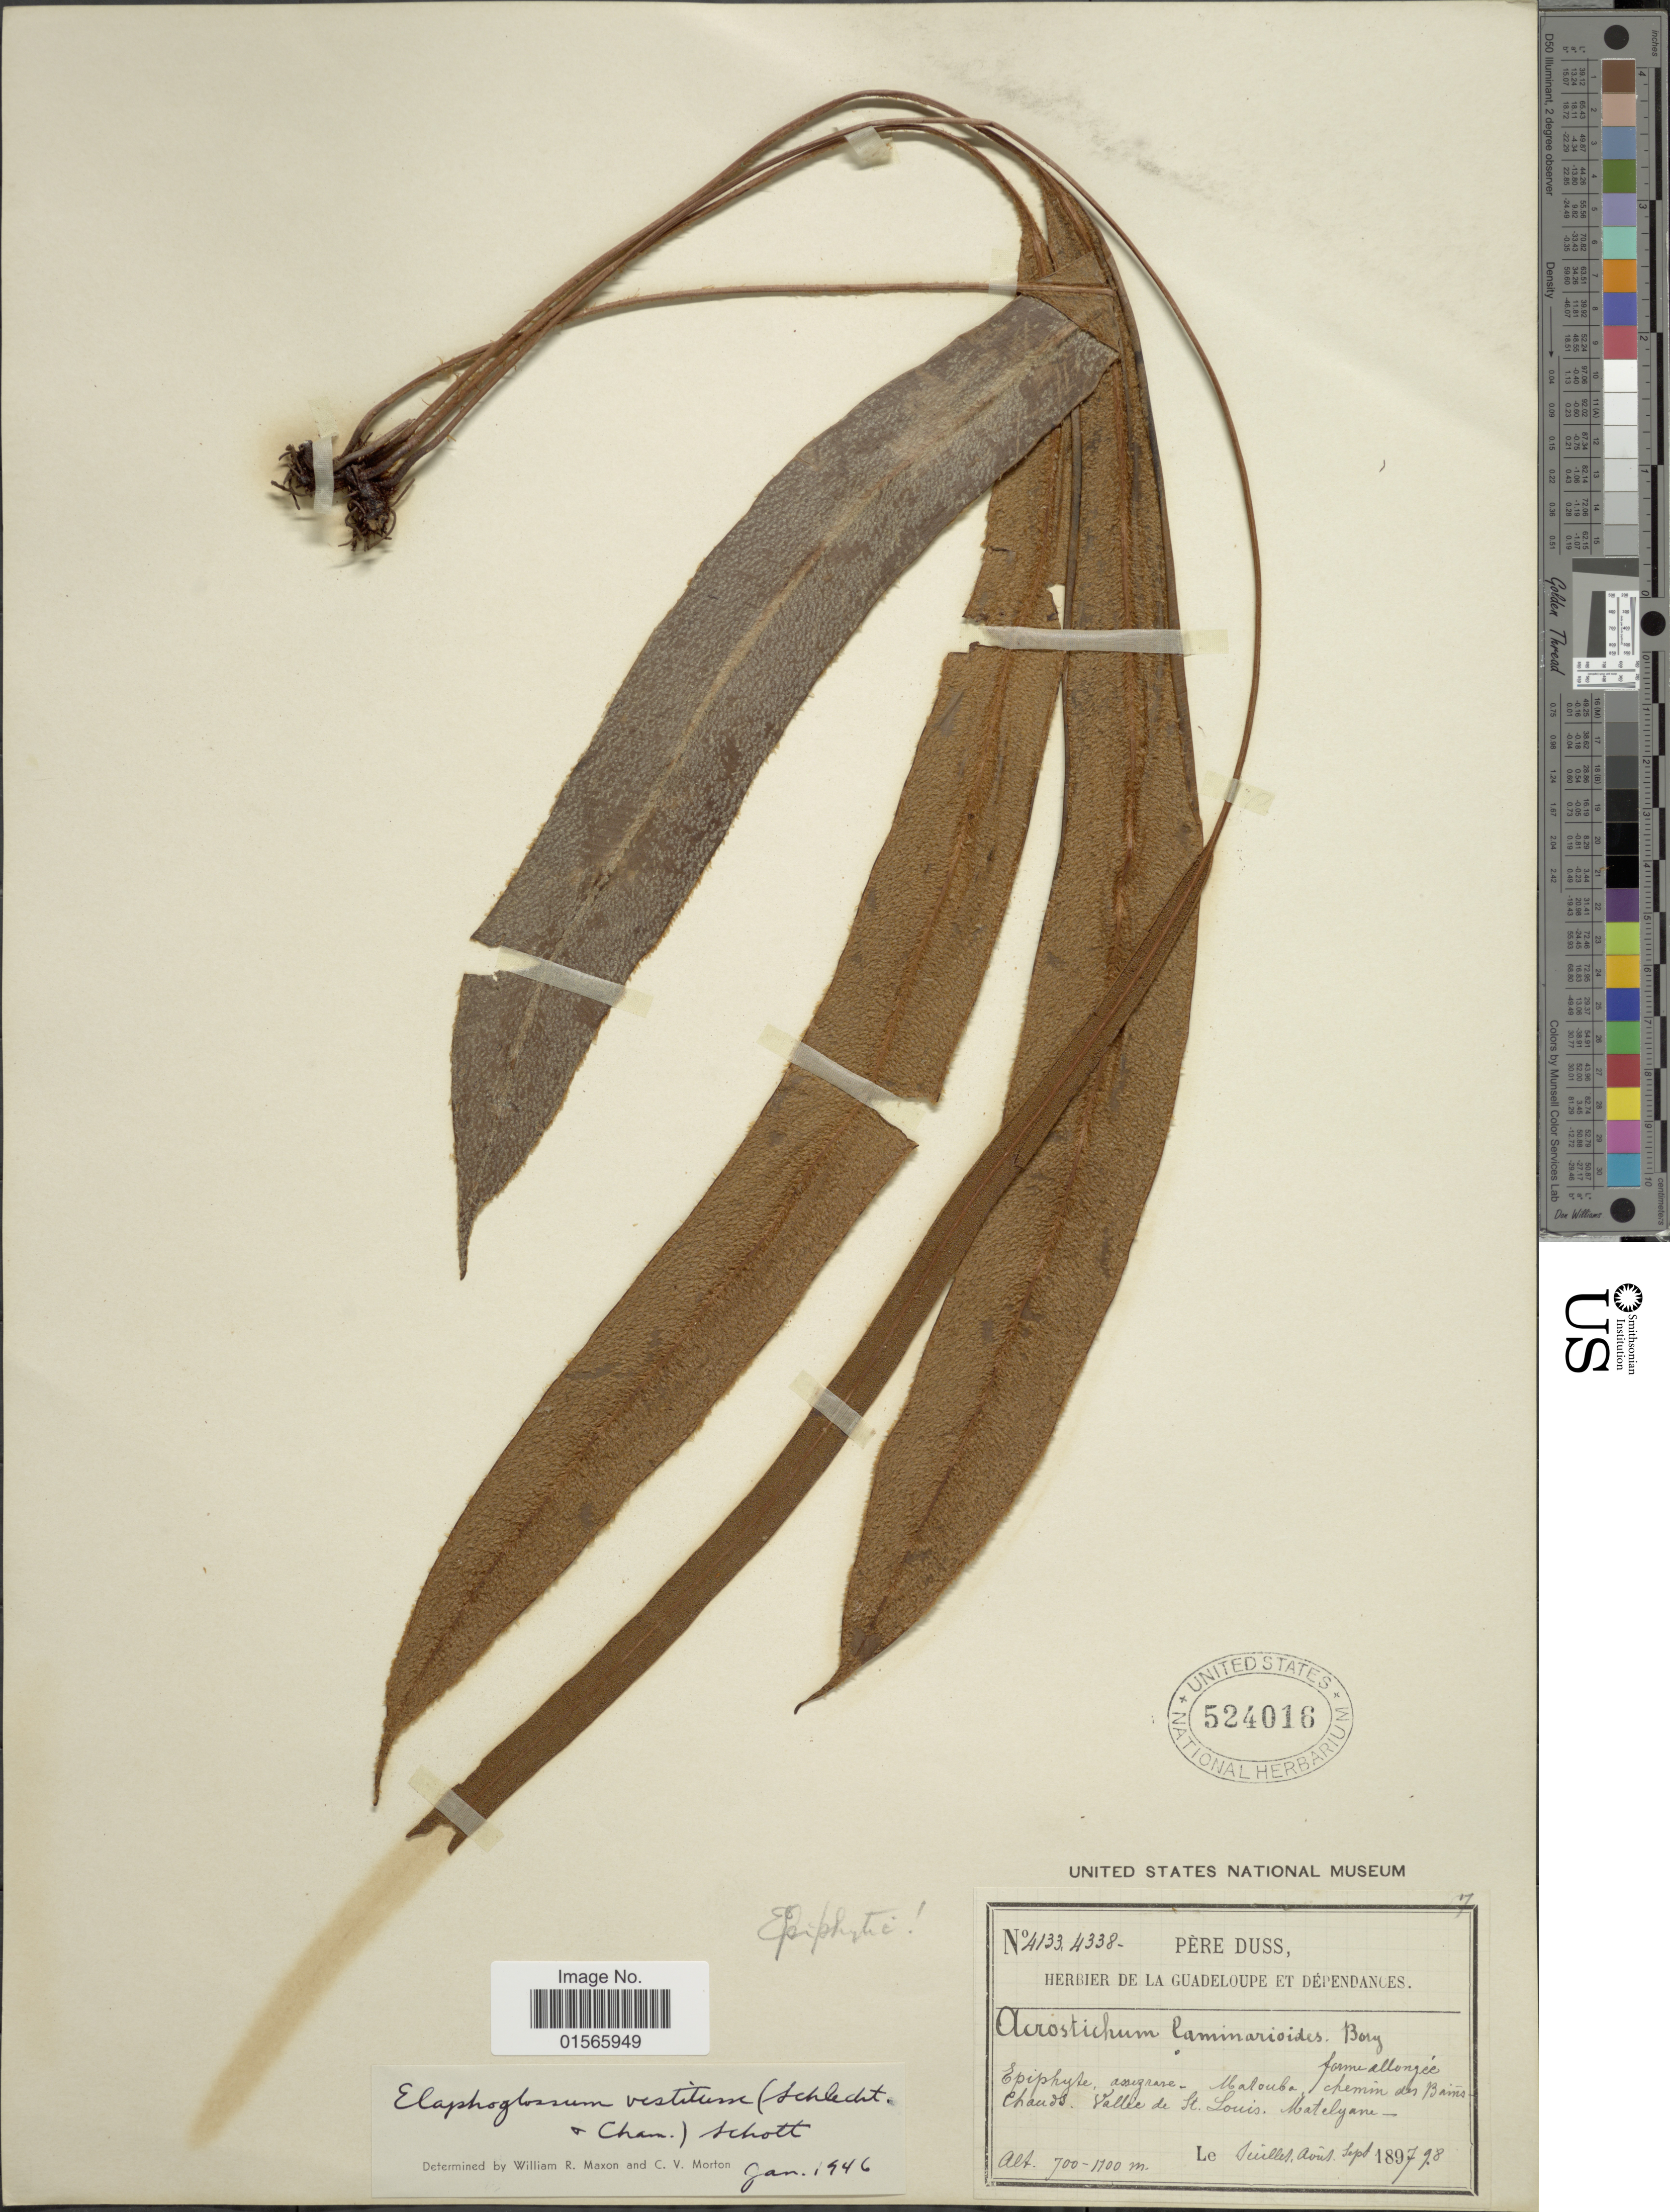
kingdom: Plantae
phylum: Tracheophyta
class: Polypodiopsida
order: Polypodiales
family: Dryopteridaceae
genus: Elaphoglossum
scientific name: Elaphoglossum vestitum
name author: (Schltdl. & Cham.) Schott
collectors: Père Duss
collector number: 4133/4338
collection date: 1897-07/1898-09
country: Guadeloupe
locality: Matouba chemin des Bains-Chauds. Vallee de St. Louis.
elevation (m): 700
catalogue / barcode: US 524016